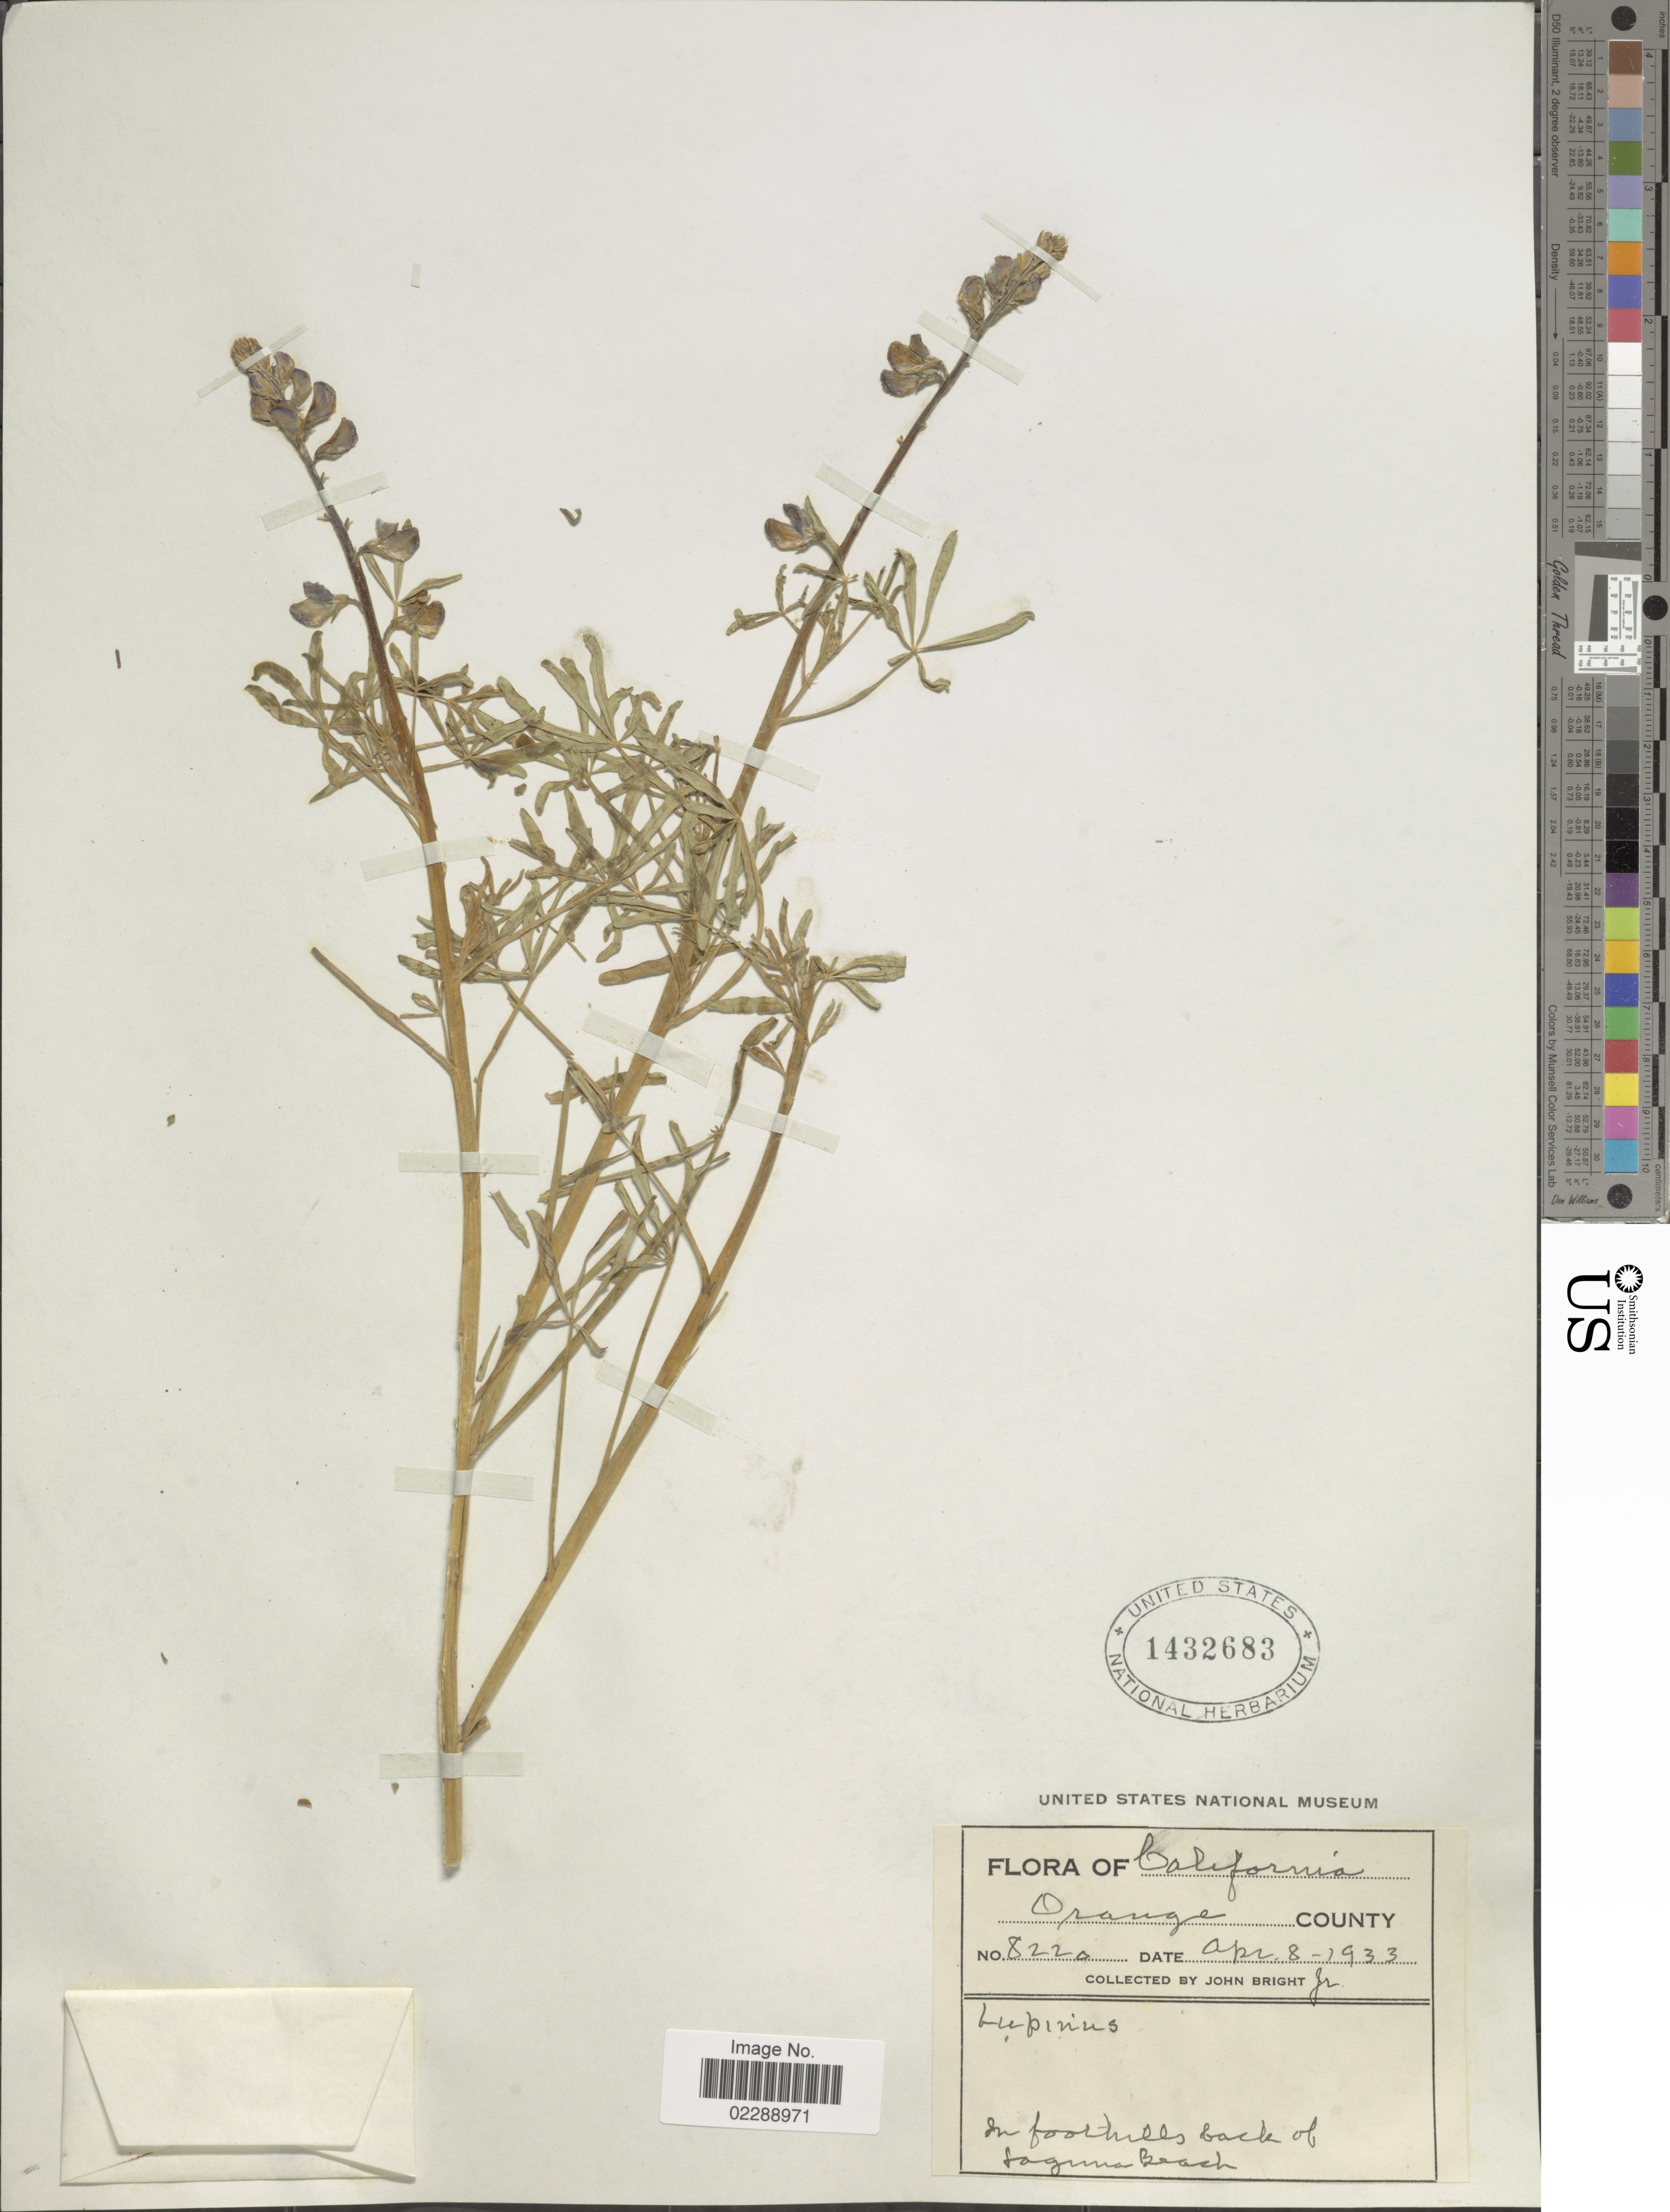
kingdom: Plantae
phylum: Tracheophyta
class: Magnoliopsida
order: Fabales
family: Fabaceae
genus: Lupinus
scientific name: Lupinus sp.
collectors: J. Bright Jr.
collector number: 8220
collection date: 1933-04-08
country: United States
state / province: California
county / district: Orange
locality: Orange County, In foothills back of fagma beach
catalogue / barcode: US 1432683